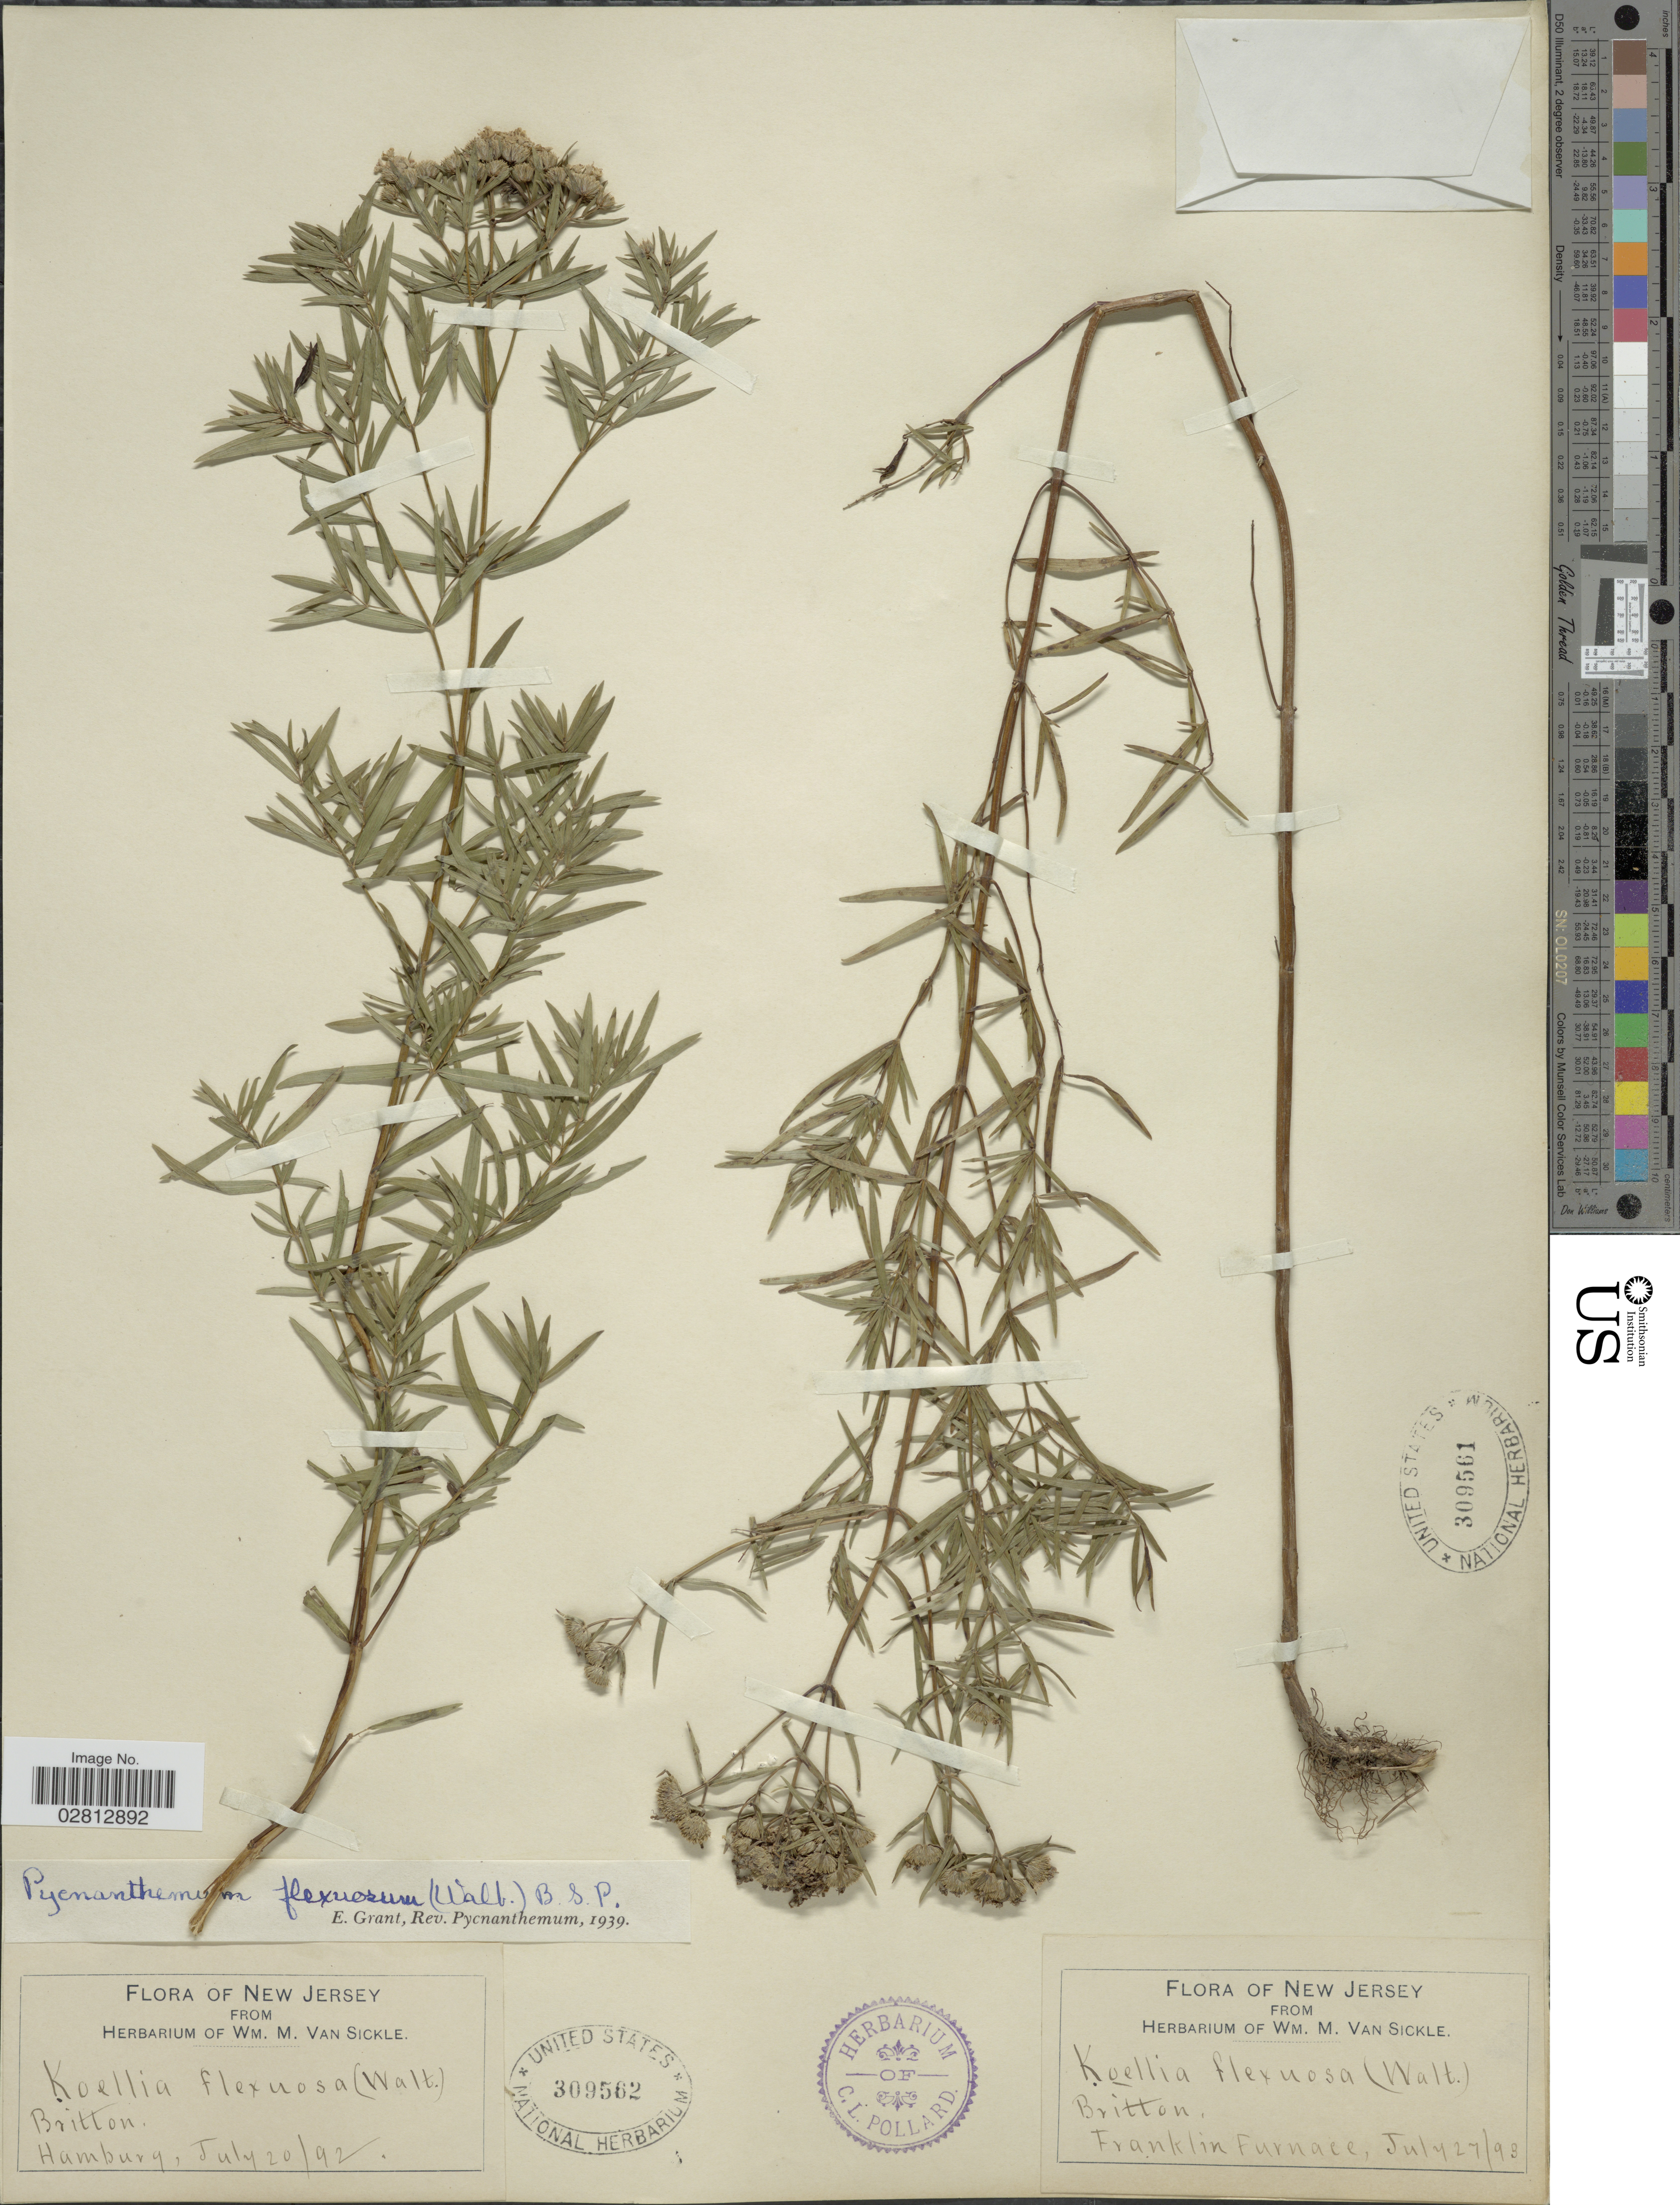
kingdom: Plantae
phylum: Tracheophyta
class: Magnoliopsida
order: Lamiales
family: Lamiaceae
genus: Pycnanthemum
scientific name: Pycnanthemum tenuifolium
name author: Schrad.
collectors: ex herb. Wm. M. Van Sickle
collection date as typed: Transcribed d/m/y: 20/7/92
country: United States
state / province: New Jersey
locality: Britton, Hamburg.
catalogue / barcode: US 309562-2